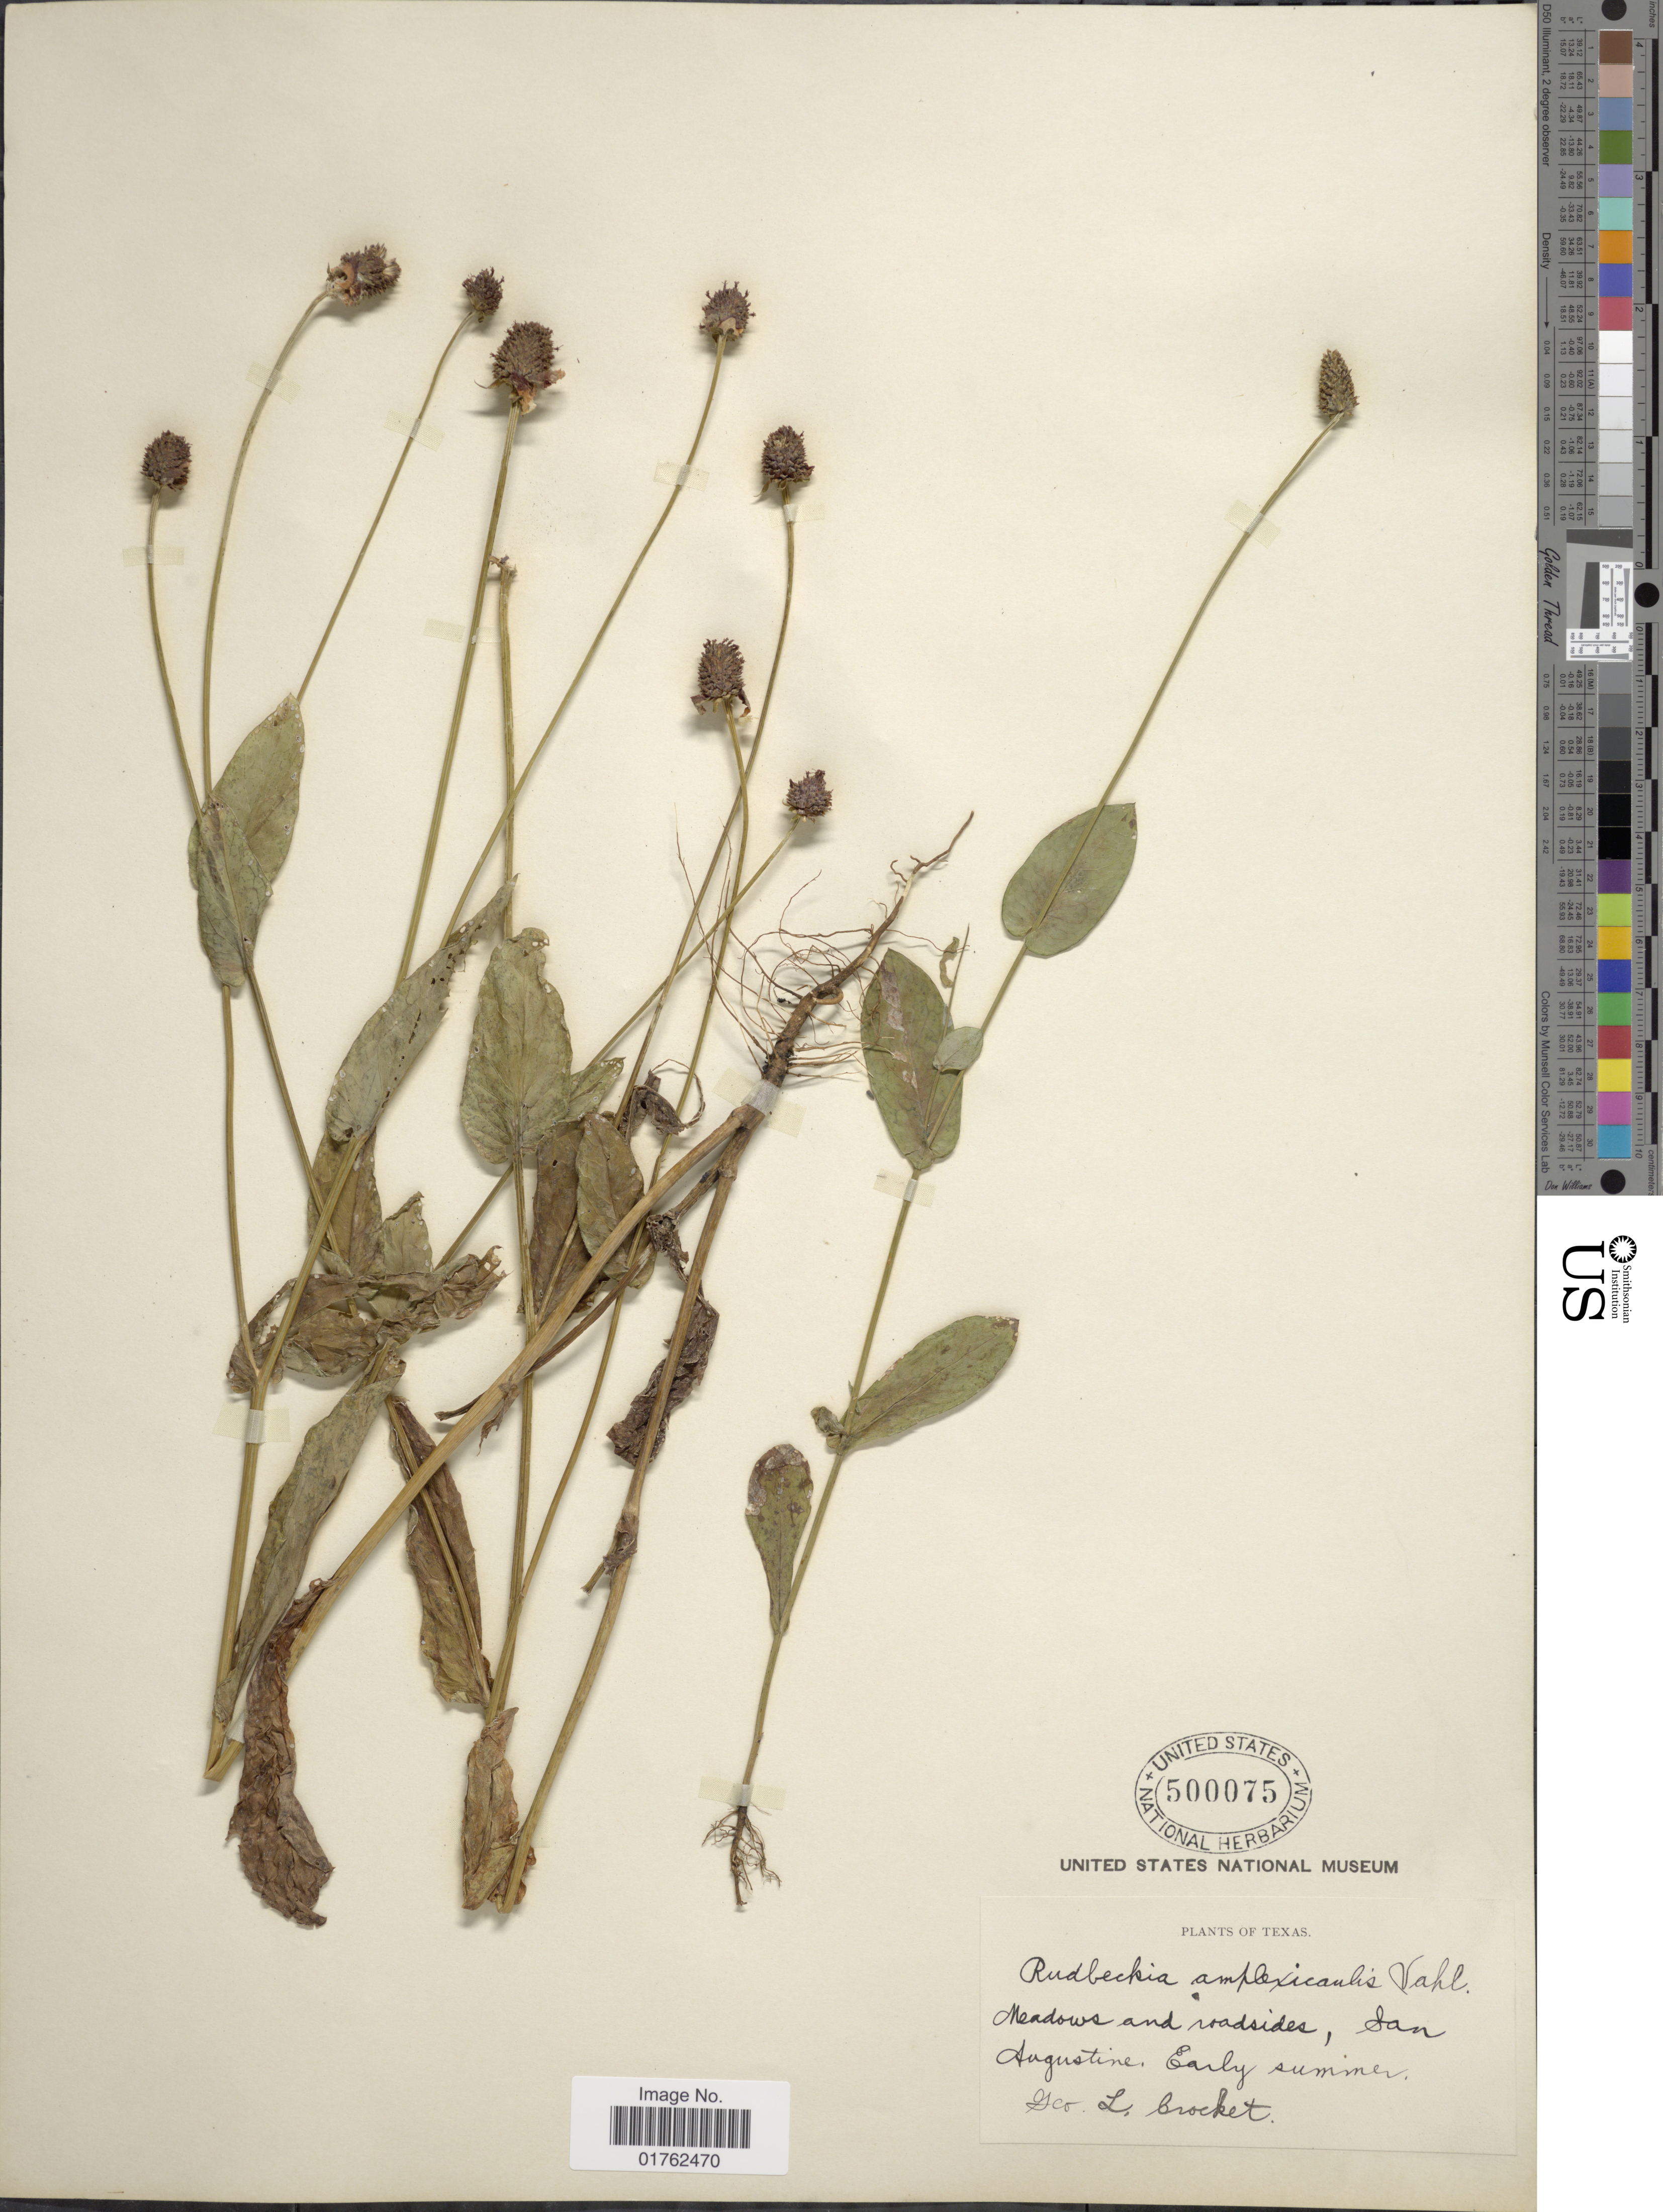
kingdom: Plantae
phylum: Tracheophyta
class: Magnoliopsida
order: Asterales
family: Asteraceae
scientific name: Dracopis amplexicaulis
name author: (Vahl) Cass.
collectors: G. Crocket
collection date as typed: Early summer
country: United States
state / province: Texas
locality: San Augustine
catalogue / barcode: US 500075